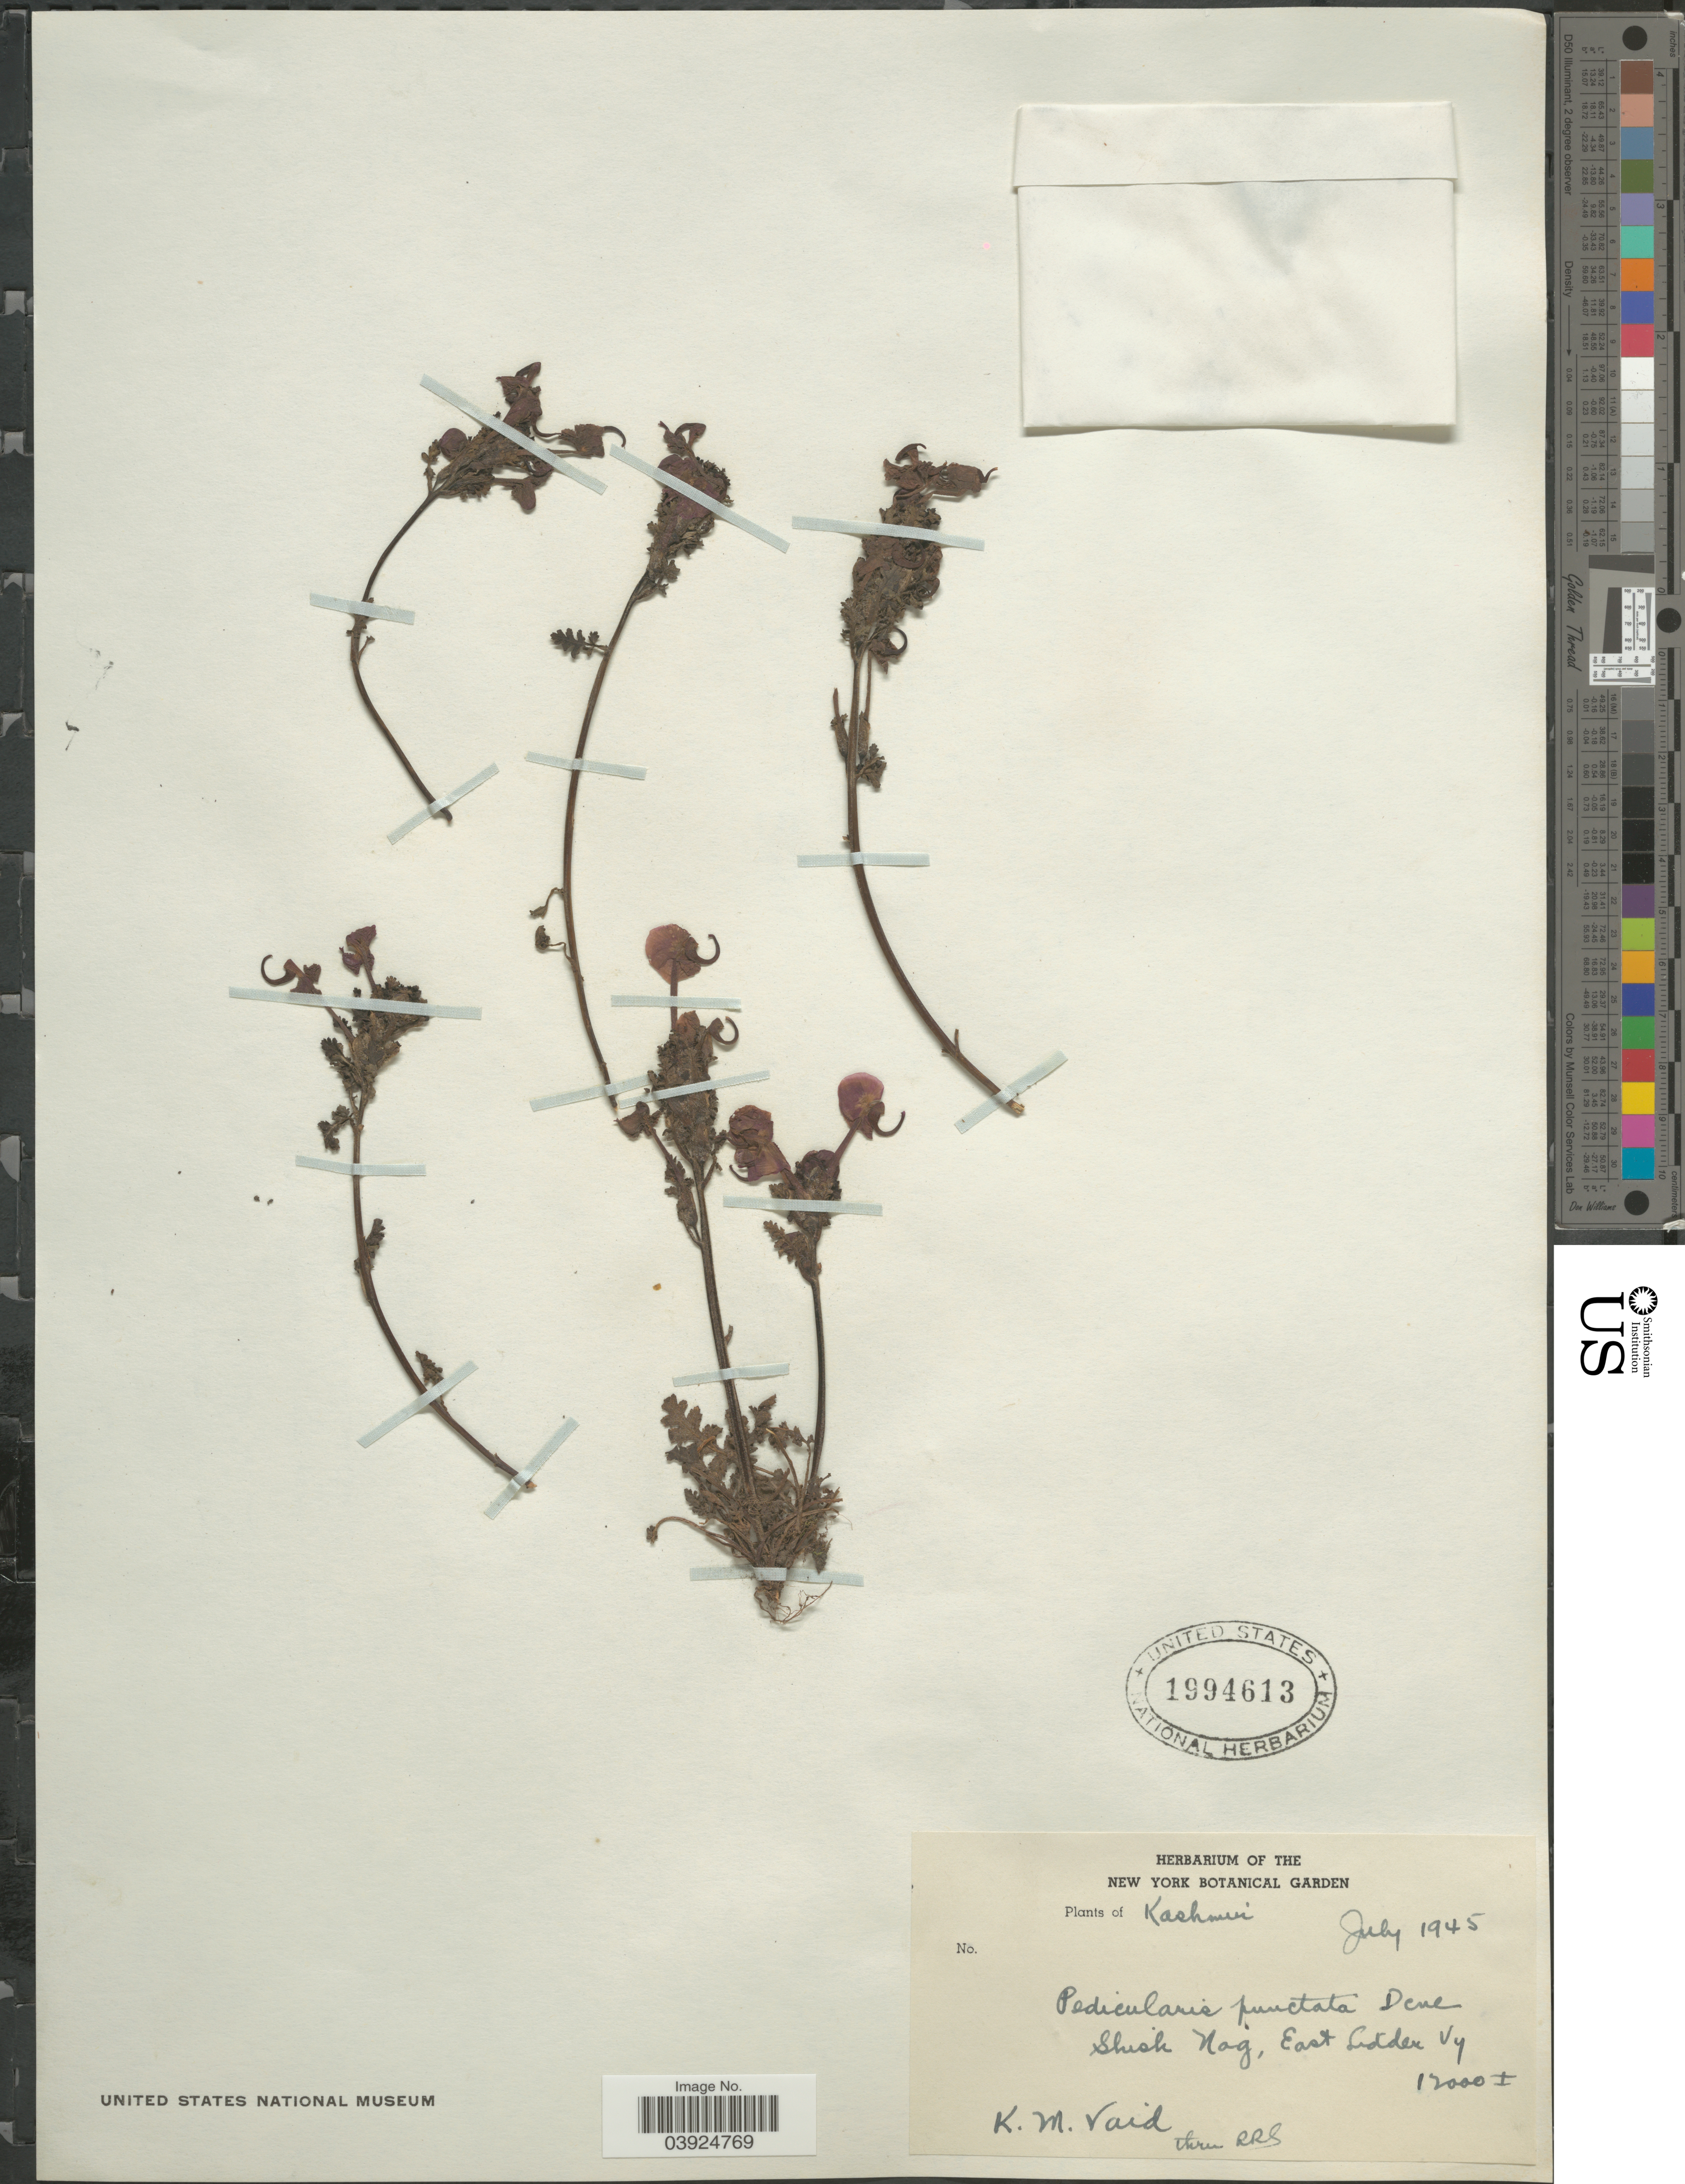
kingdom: Plantae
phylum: Tracheophyta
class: Magnoliopsida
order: Lamiales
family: Orobanchaceae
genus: Pedicularis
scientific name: Pedicularis punctata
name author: Decne.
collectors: K. Vaid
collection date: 1945-07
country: India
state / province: Jammu and Kashmir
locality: Kashmir. Shesh Nag, East Lidder Vy.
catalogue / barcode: US 1994613